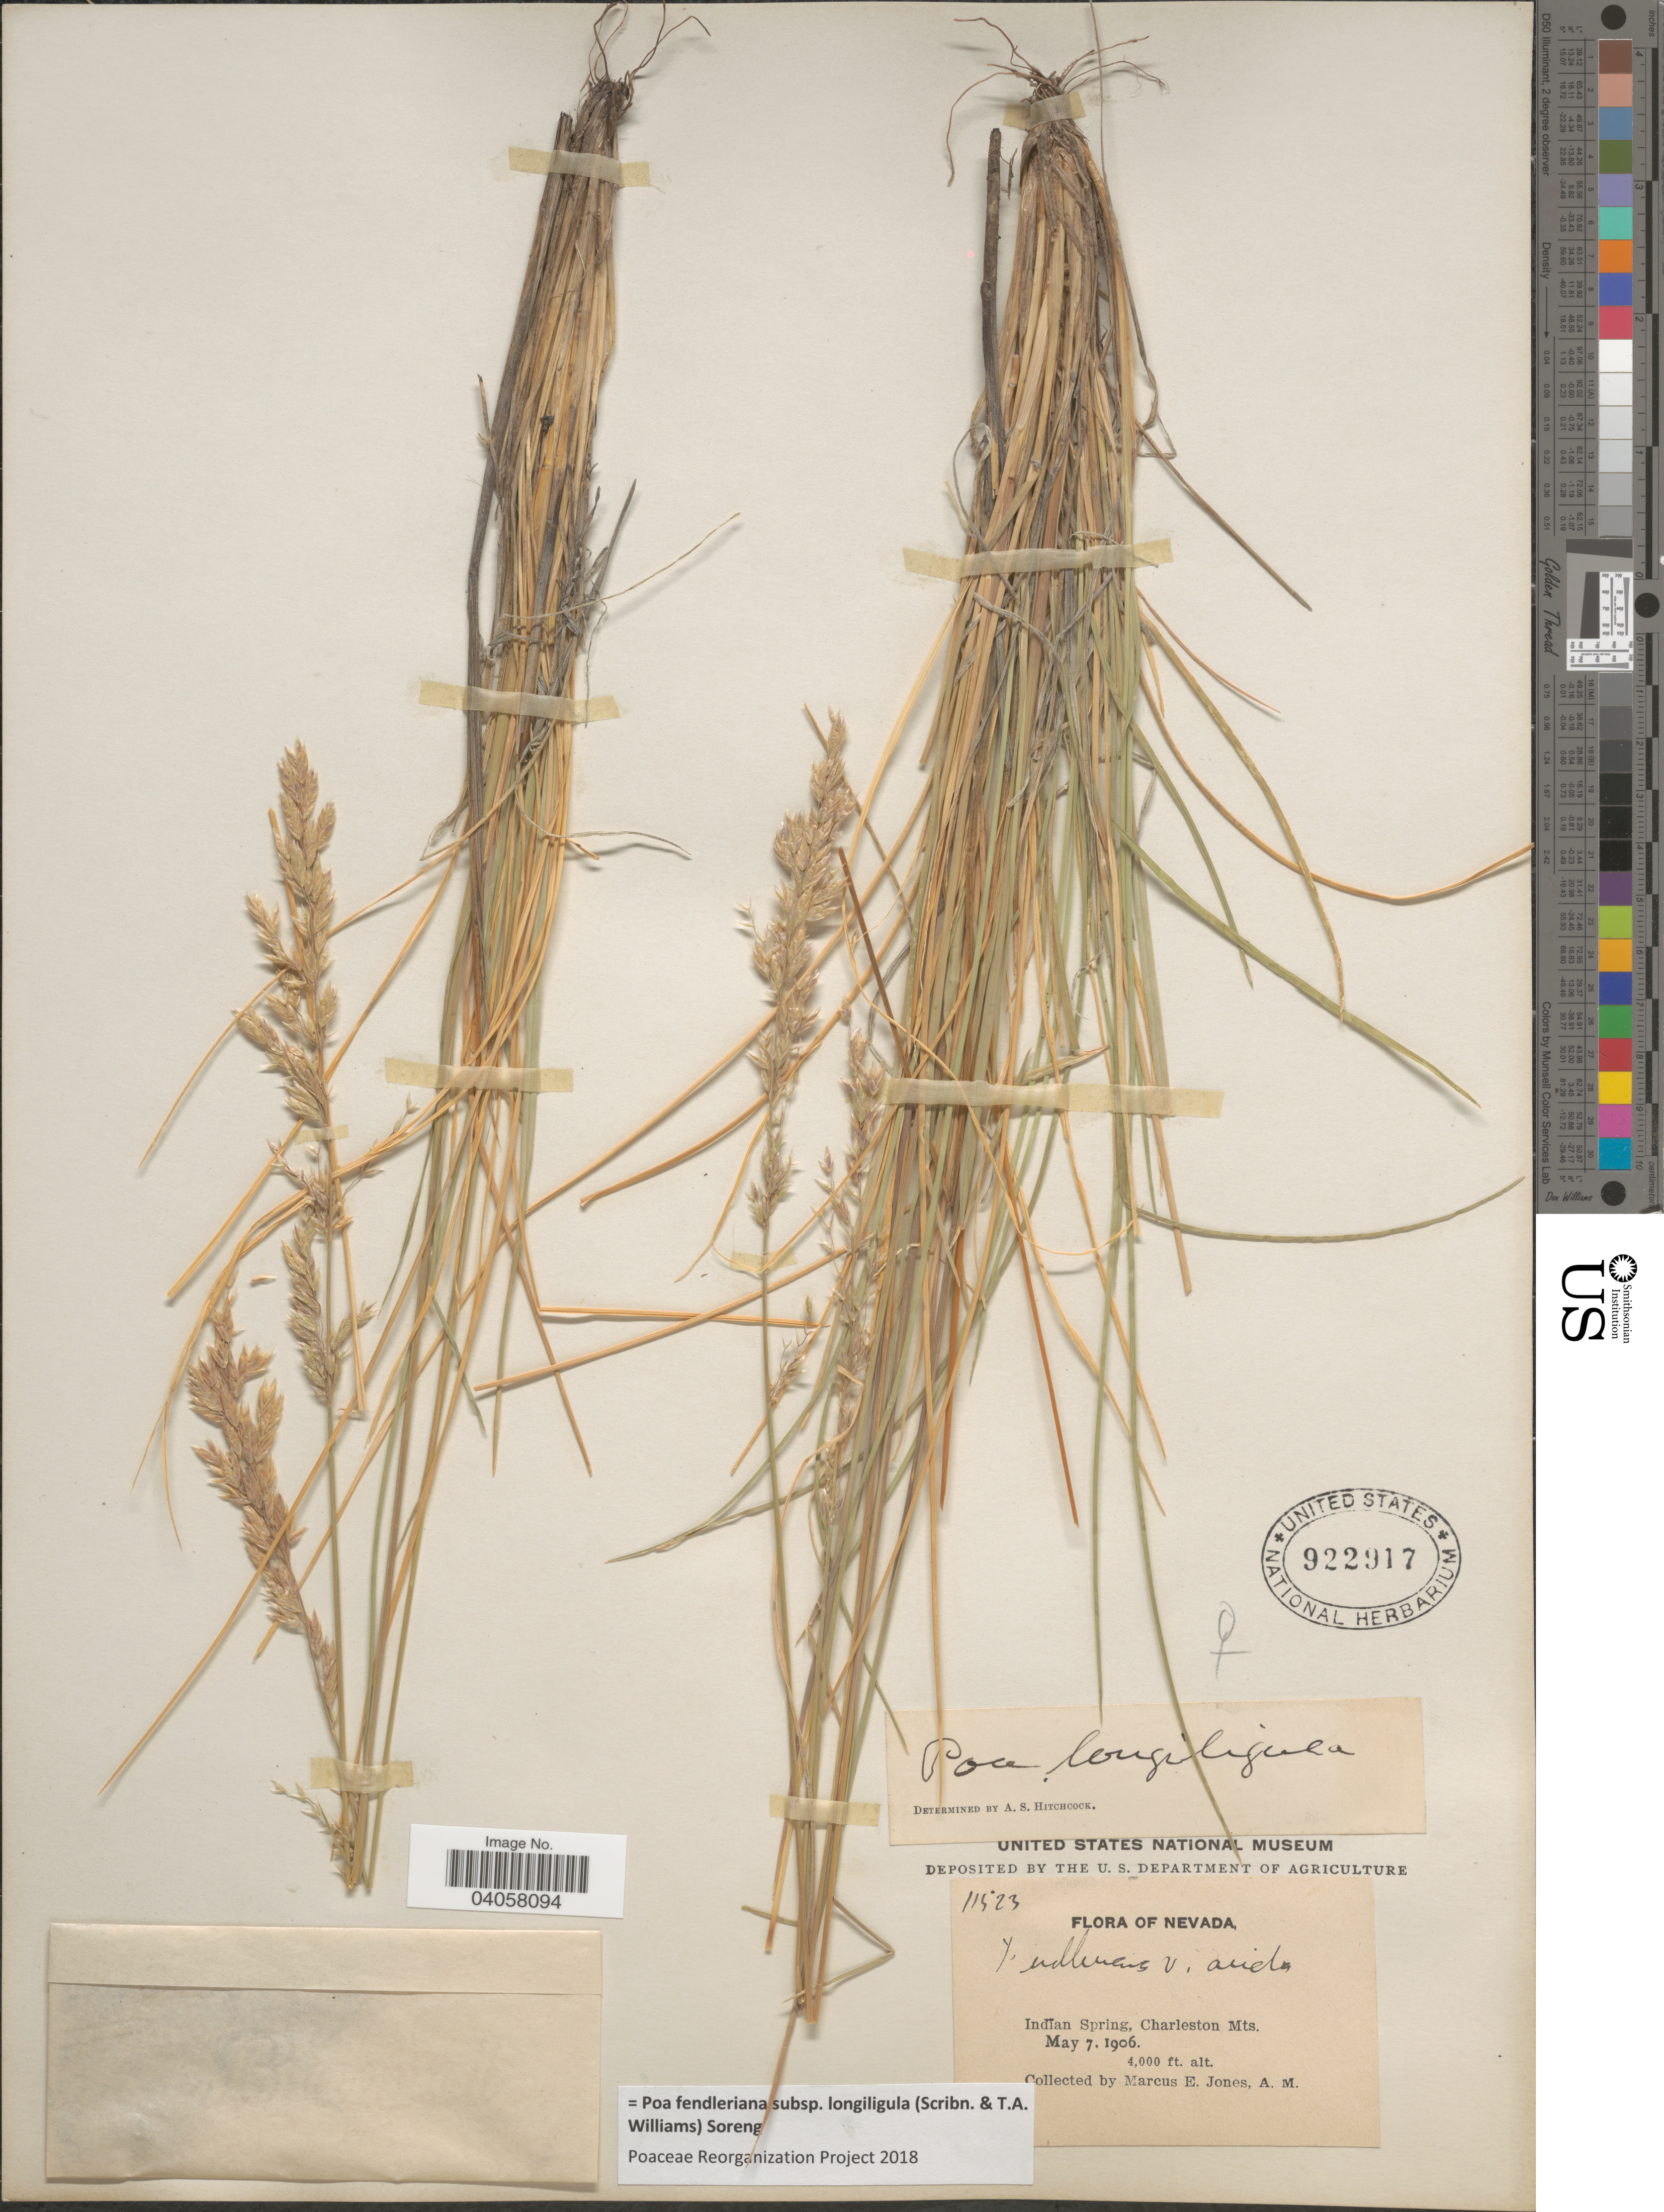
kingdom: Plantae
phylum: Tracheophyta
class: Liliopsida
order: Poales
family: Poaceae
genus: Poa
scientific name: Poa fendleriana subsp. longiligula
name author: (Scribn. & T.A. Williams) Soreng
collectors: M. E. Jones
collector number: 11523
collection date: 1906-05-07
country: United States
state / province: Nevada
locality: Indian Spring, Charleston Mts.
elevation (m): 1219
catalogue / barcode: US 922917